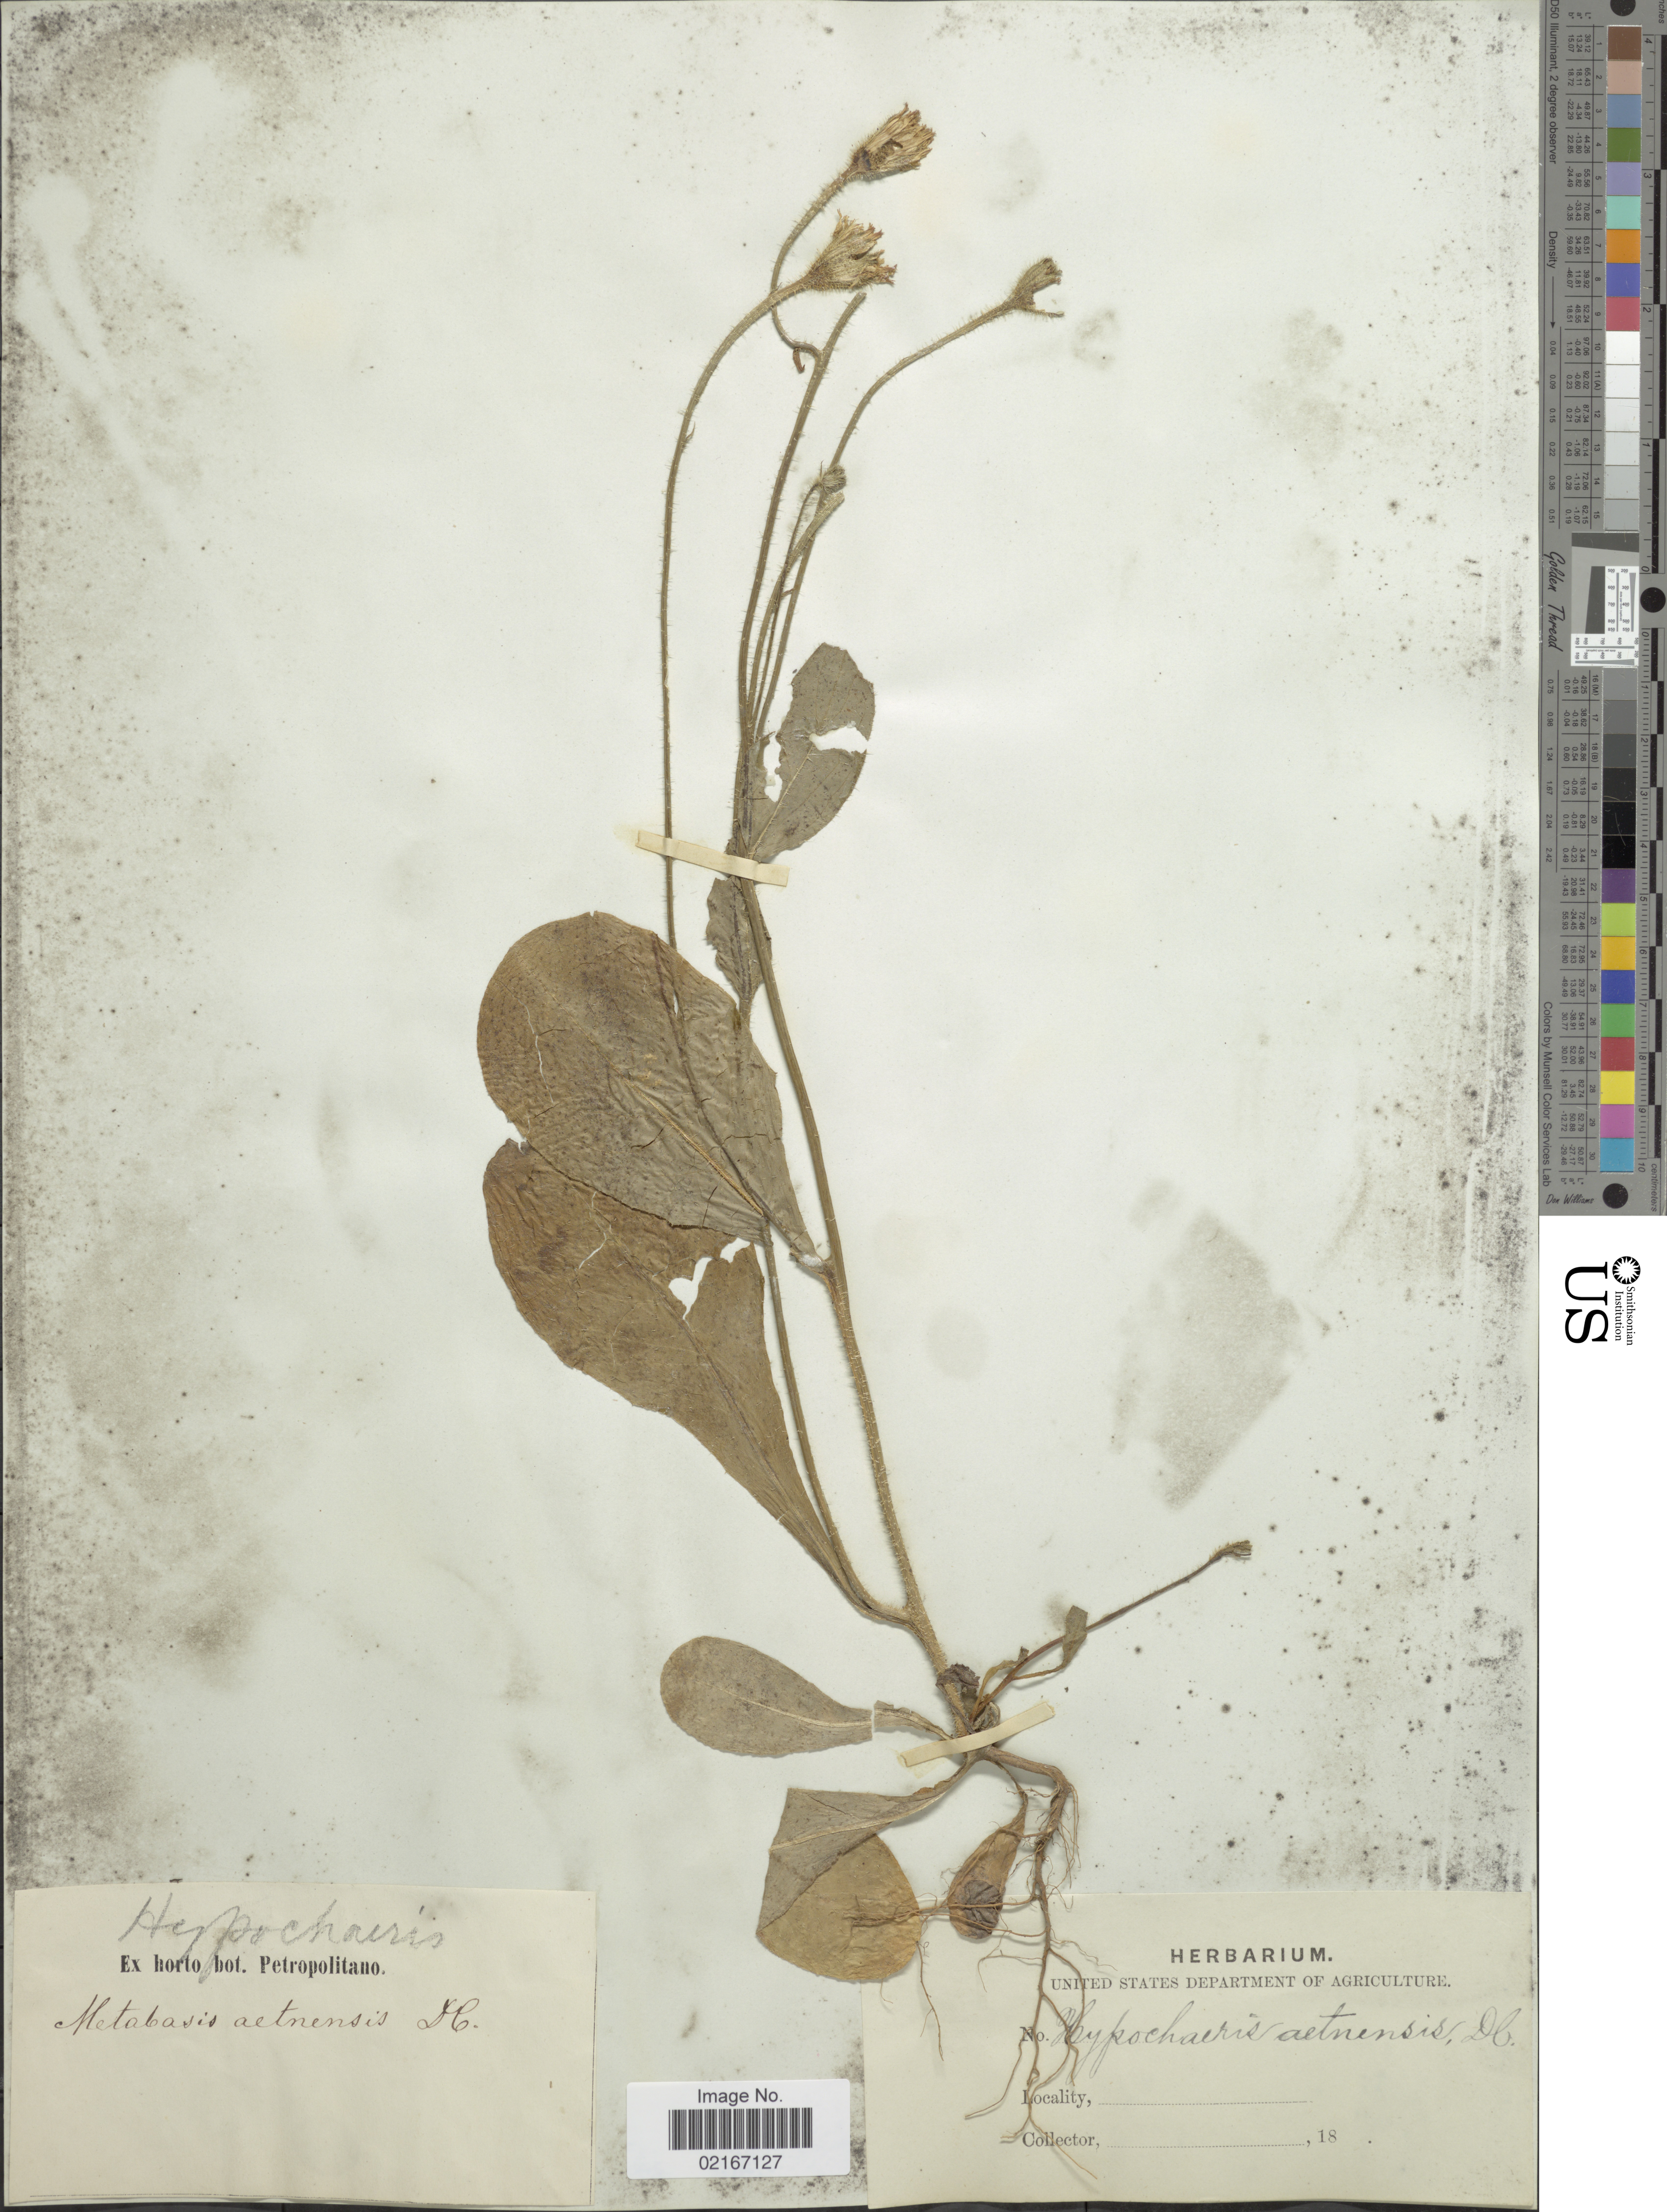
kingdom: Plantae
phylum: Tracheophyta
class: Magnoliopsida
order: Asterales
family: Asteraceae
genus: Hypochaeris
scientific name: Hypochaeris achyrophorus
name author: L.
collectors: ex Horto Bot. Petropolitano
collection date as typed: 18